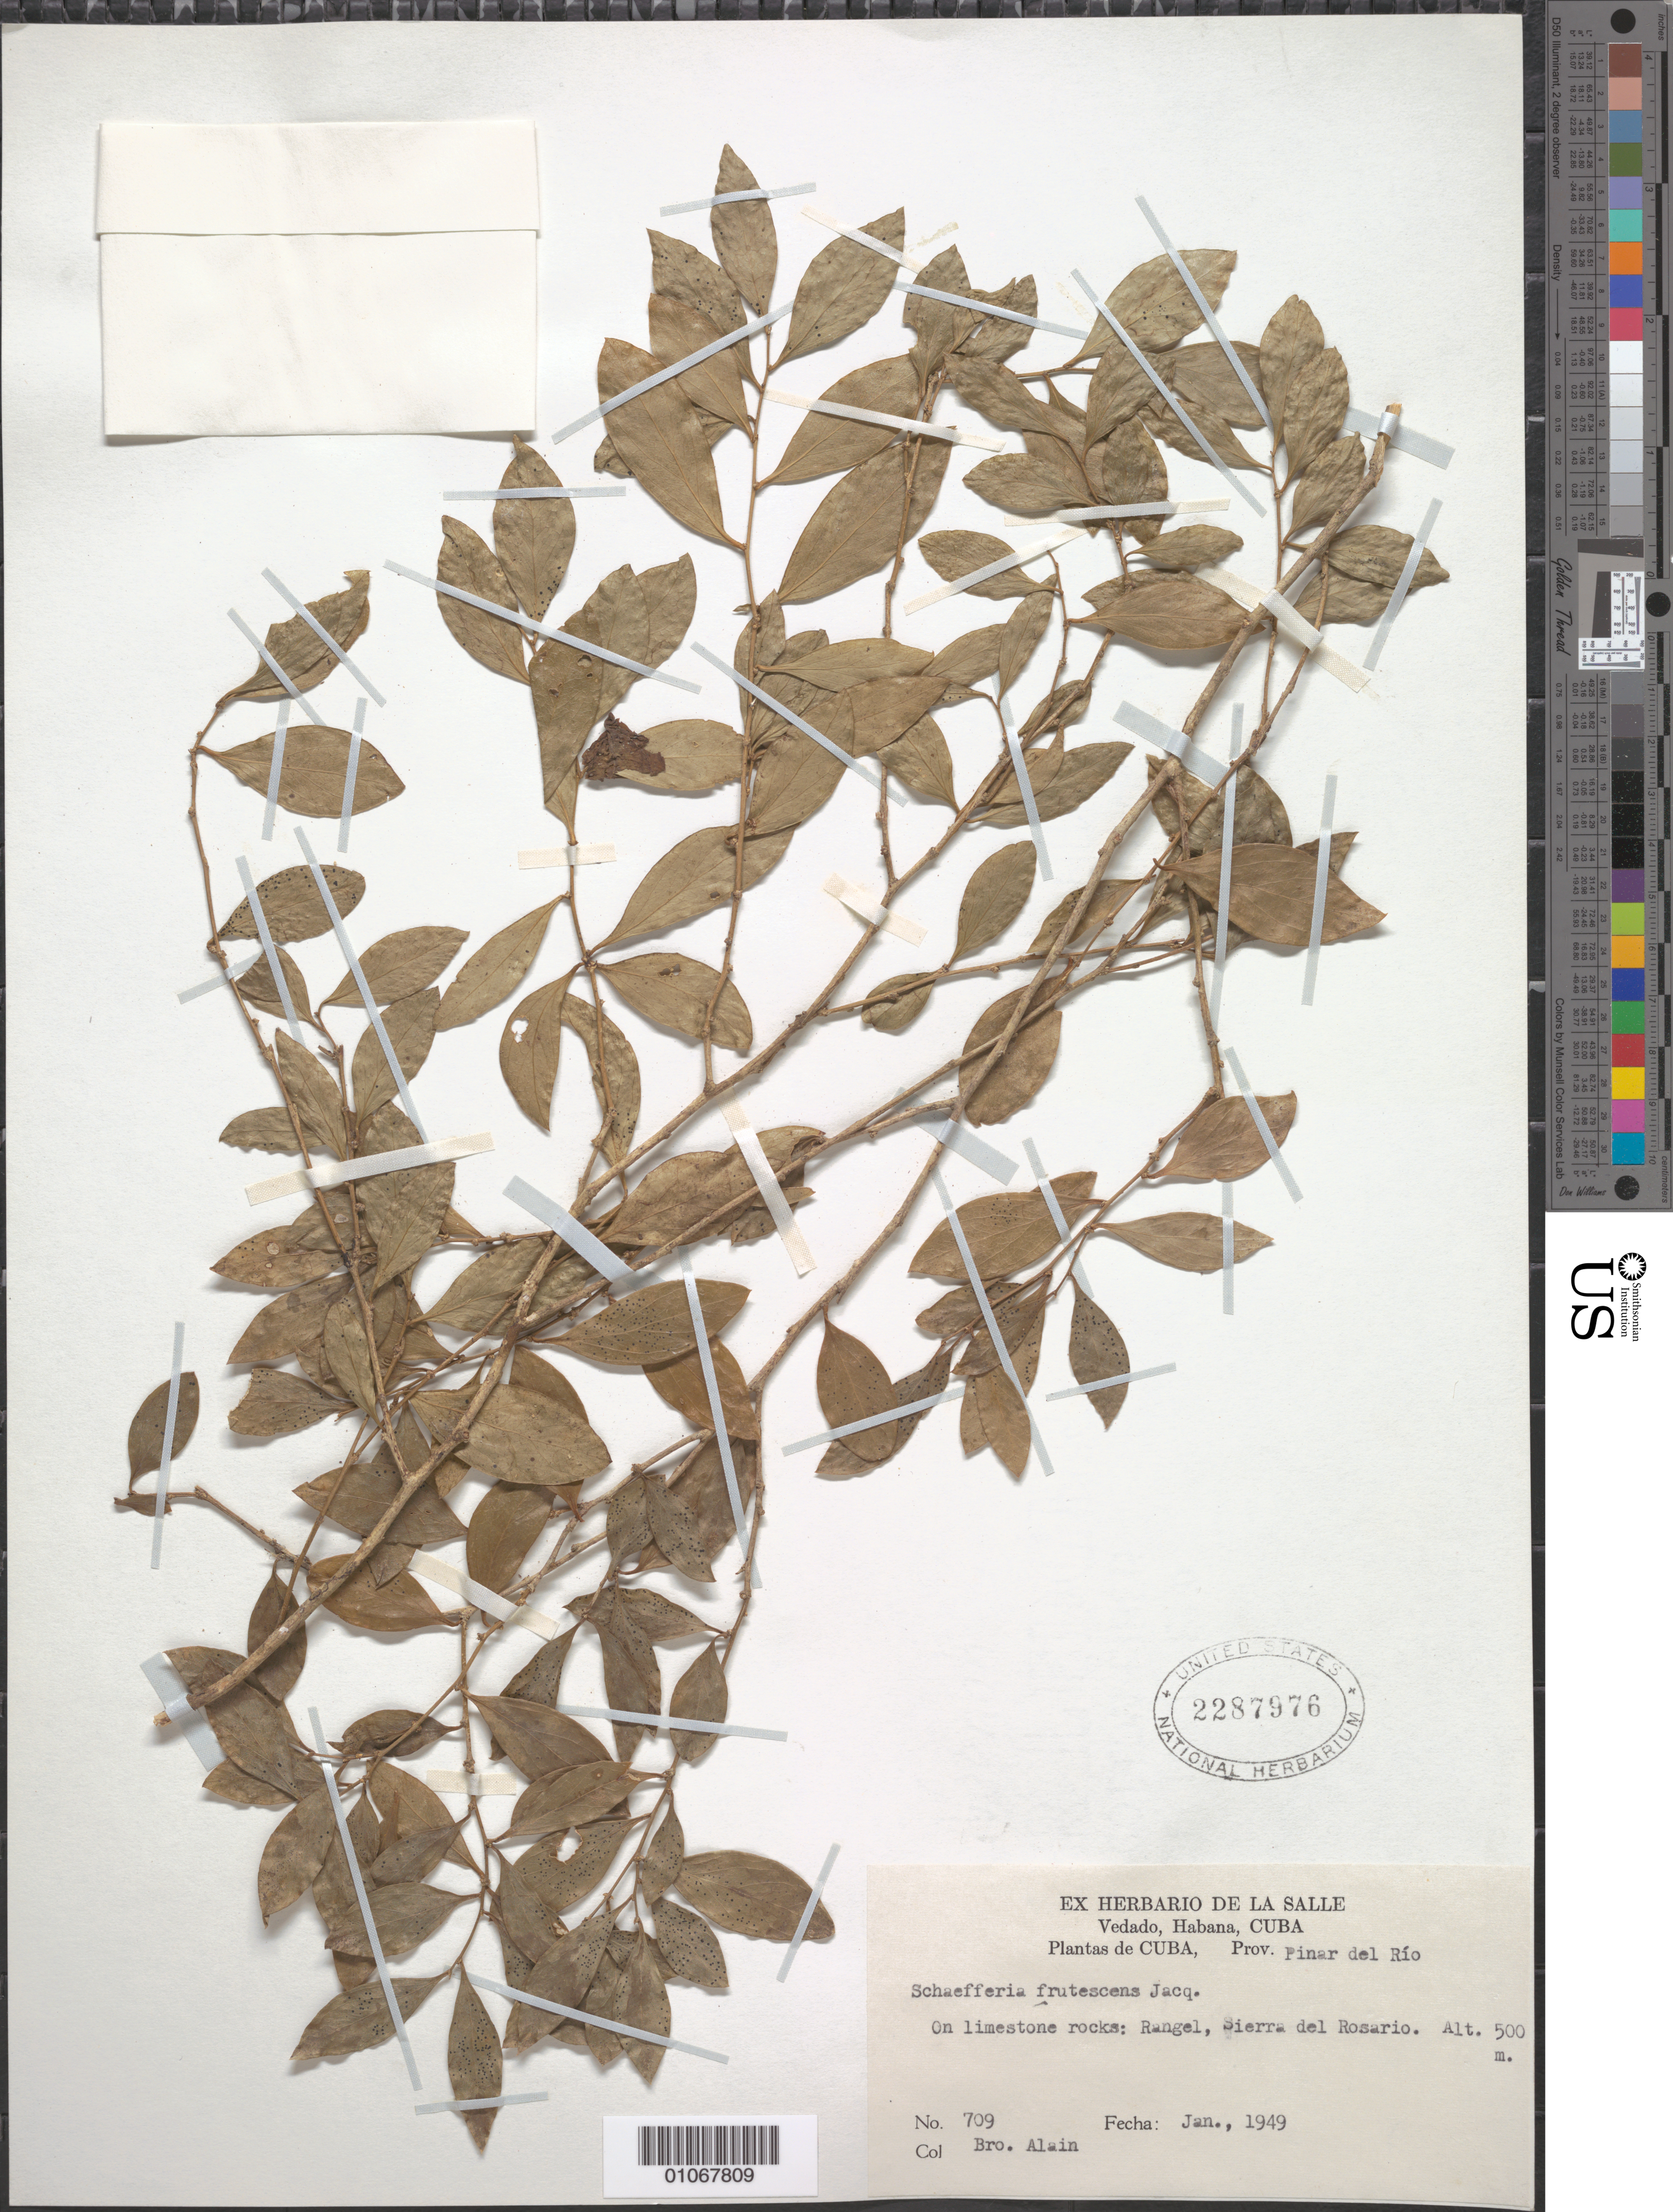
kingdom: Plantae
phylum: Tracheophyta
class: Magnoliopsida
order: Celastrales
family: Celastraceae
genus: Schaefferia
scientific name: Schaefferia frutescens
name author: Jacq.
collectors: A. H. Liogier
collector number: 709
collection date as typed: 01 Jan 1949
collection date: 1949-01-01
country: Cuba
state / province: Pinar del Rio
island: Cuba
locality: On limestone rocks: Rangel, Sierra del Rosario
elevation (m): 500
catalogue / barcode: US 2287976